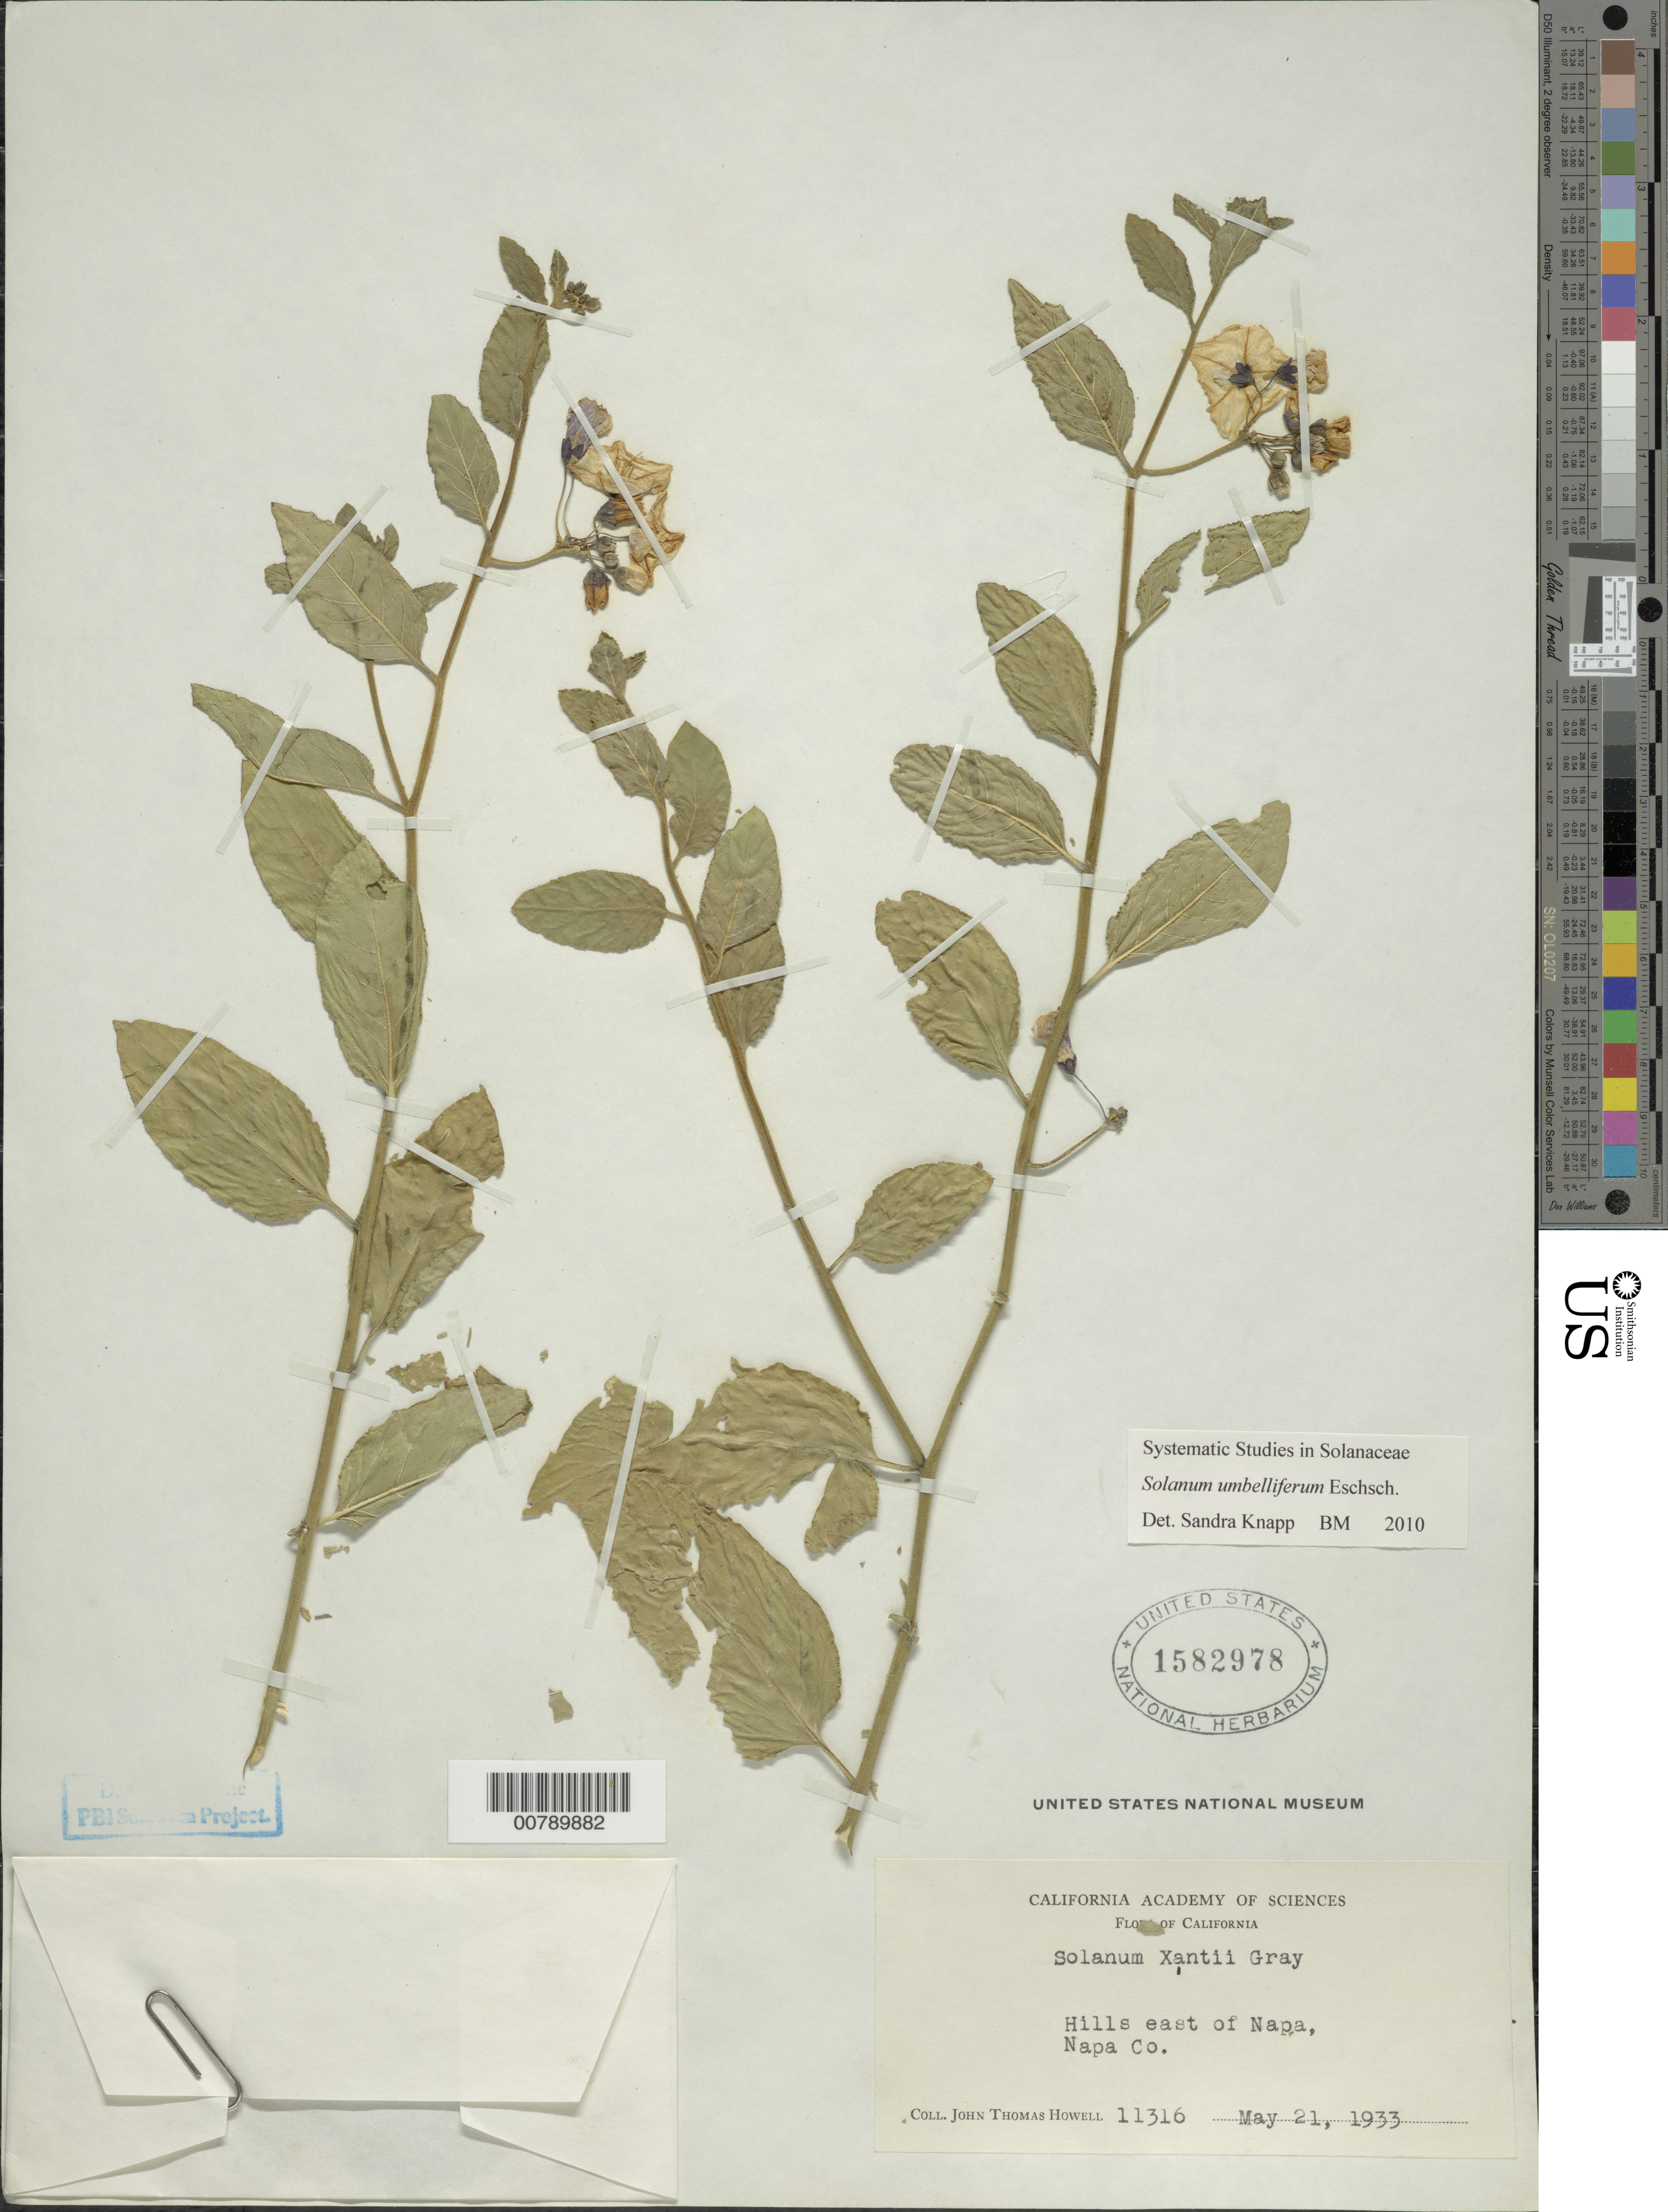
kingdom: Plantae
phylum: Tracheophyta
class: Magnoliopsida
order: Solanales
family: Solanaceae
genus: Solanum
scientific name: Solanum umbelliferum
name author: Eschsch.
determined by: Knapp, S. D.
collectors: J. T. Howell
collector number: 11316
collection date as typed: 21 May 1933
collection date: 1933-05-21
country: United States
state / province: California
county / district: Napa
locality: hills E of Napa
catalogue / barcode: US 1582978